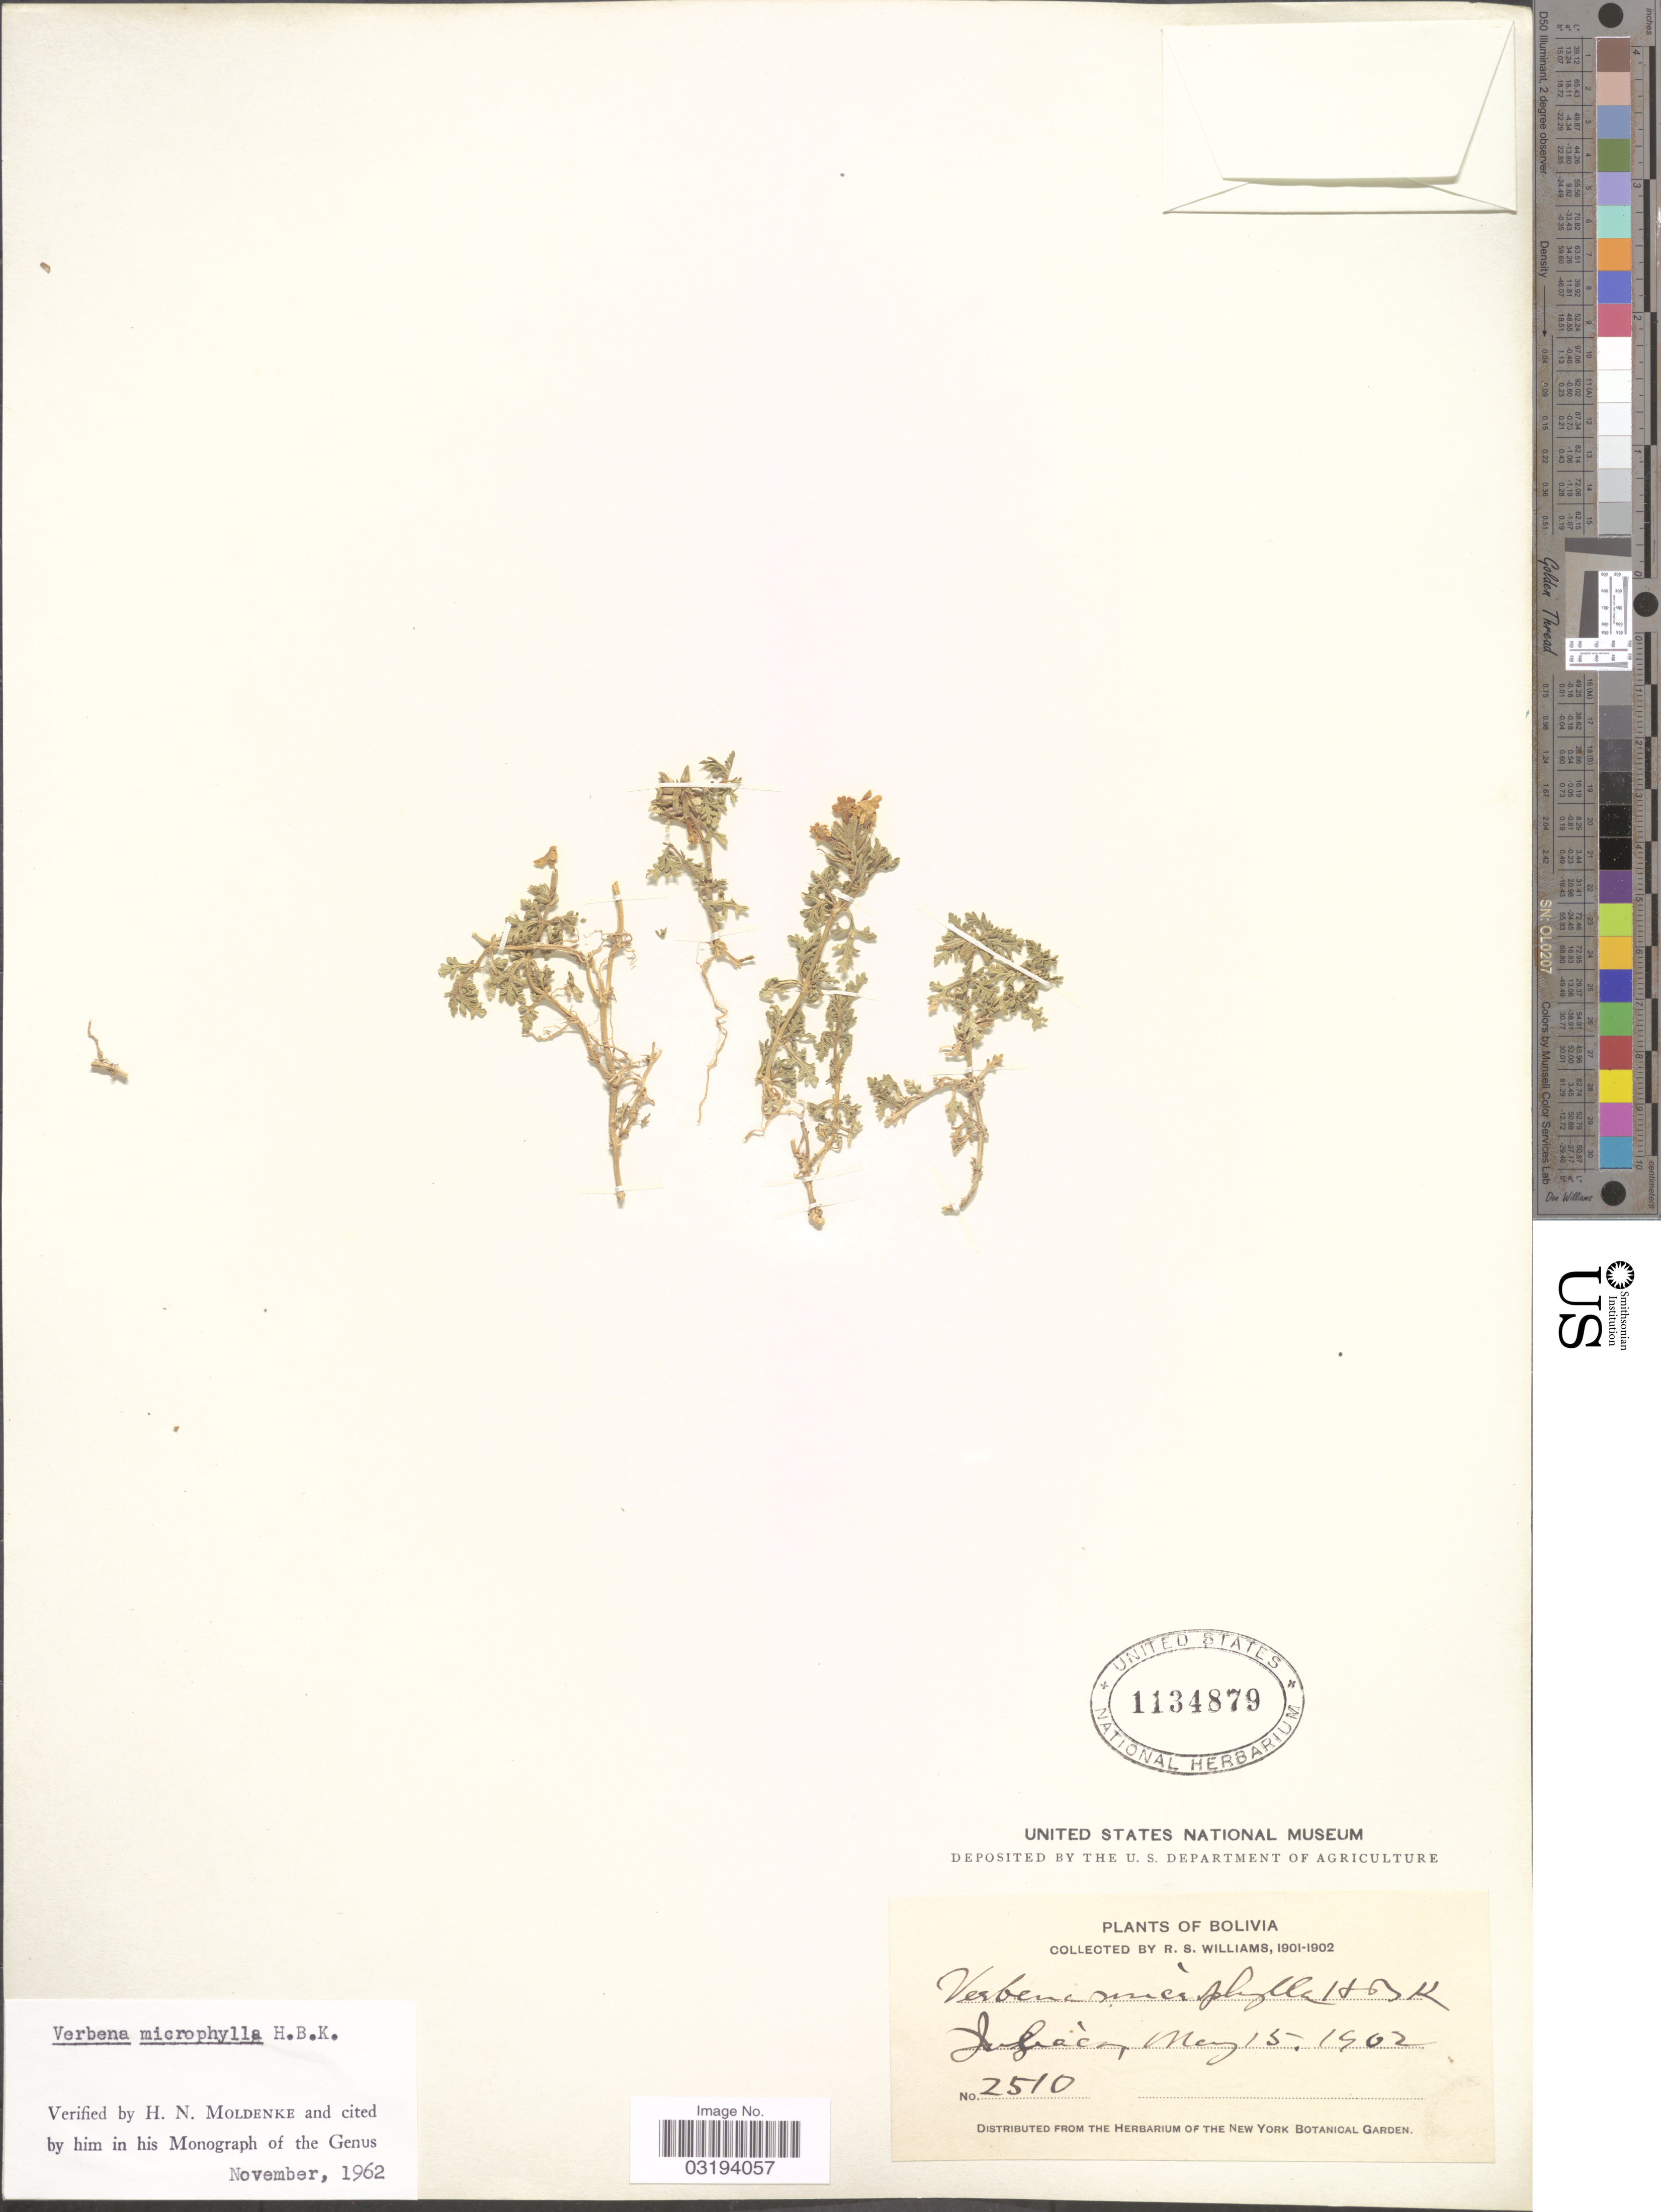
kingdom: Plantae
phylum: Tracheophyta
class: Magnoliopsida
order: Lamiales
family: Verbenaceae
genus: Verbena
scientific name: Verbena microphylla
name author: Kunth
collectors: R. S. Williams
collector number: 2510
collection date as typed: May 15, 1902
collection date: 1902-05-15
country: Peru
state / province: Puno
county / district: San Román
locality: Juliaca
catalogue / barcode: US 1134879